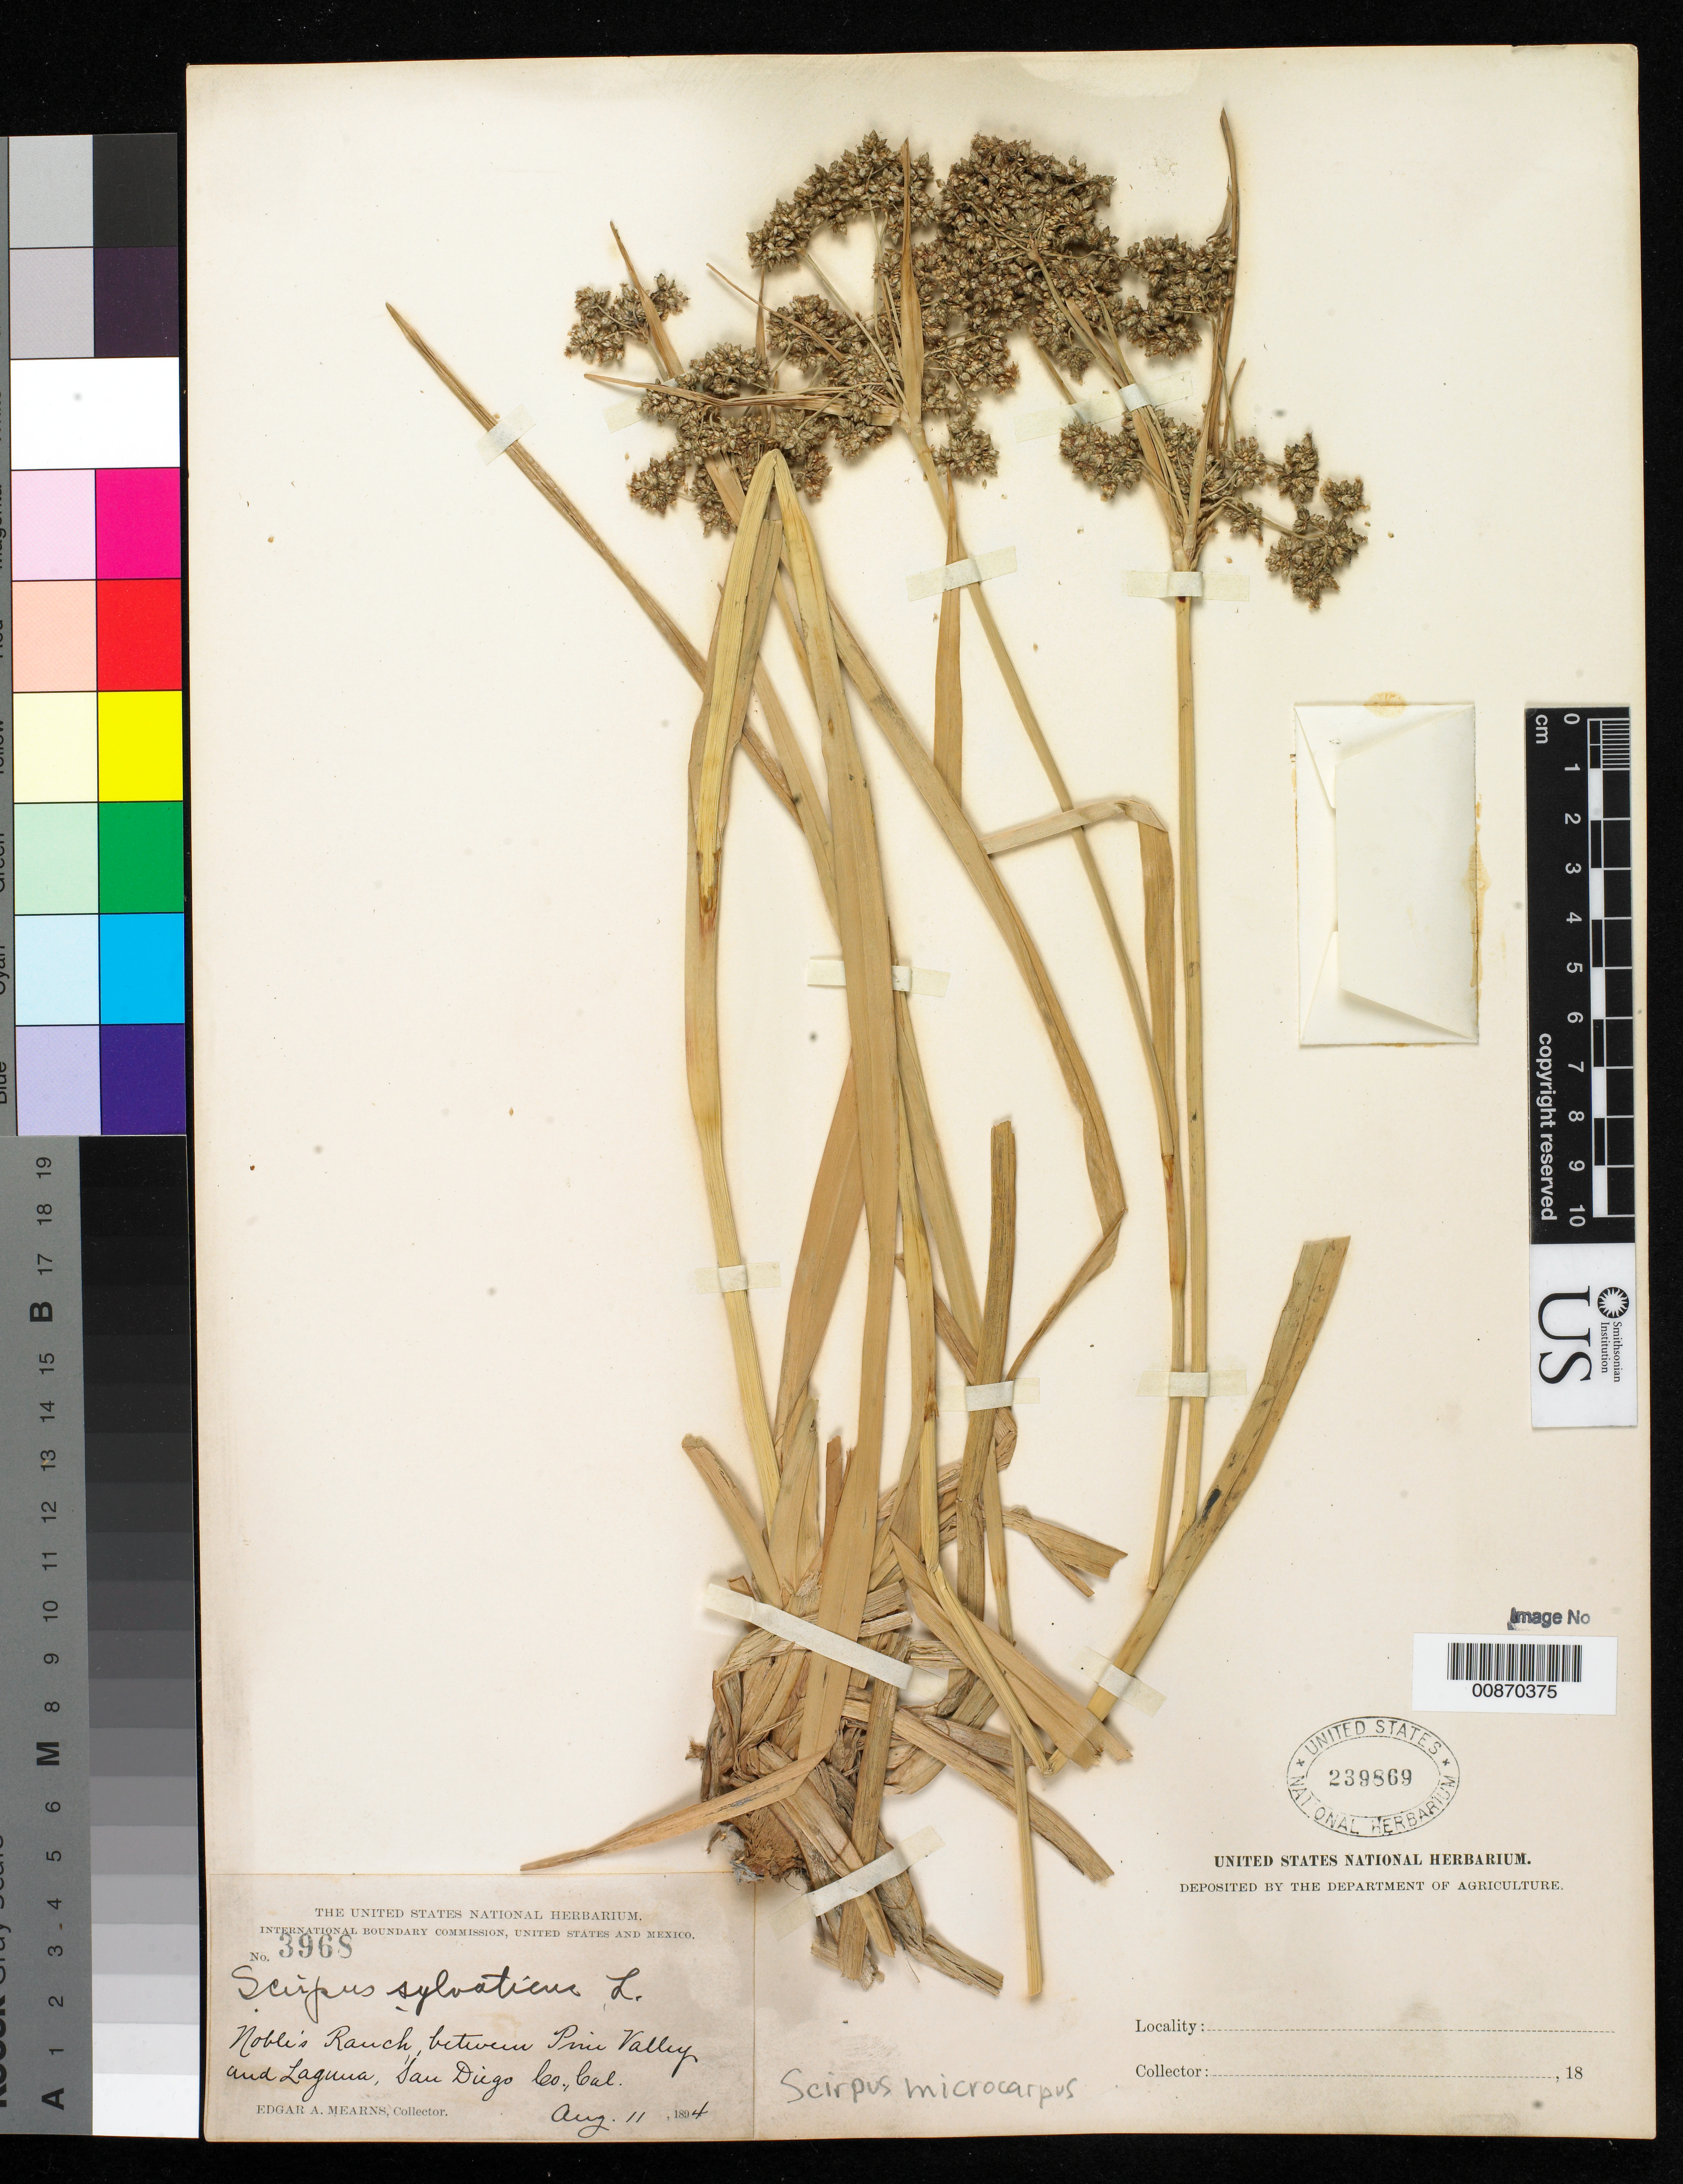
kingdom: Plantae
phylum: Tracheophyta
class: Liliopsida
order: Poales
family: Cyperaceae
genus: Scirpus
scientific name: Scirpus microcarpus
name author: J. Presl & C. Presl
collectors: E. A. Mearns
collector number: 4024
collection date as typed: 14 Aug 1894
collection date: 1894-08-14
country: United States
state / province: California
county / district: San Diego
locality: Alpine, San Diego County, California.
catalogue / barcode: US 240474